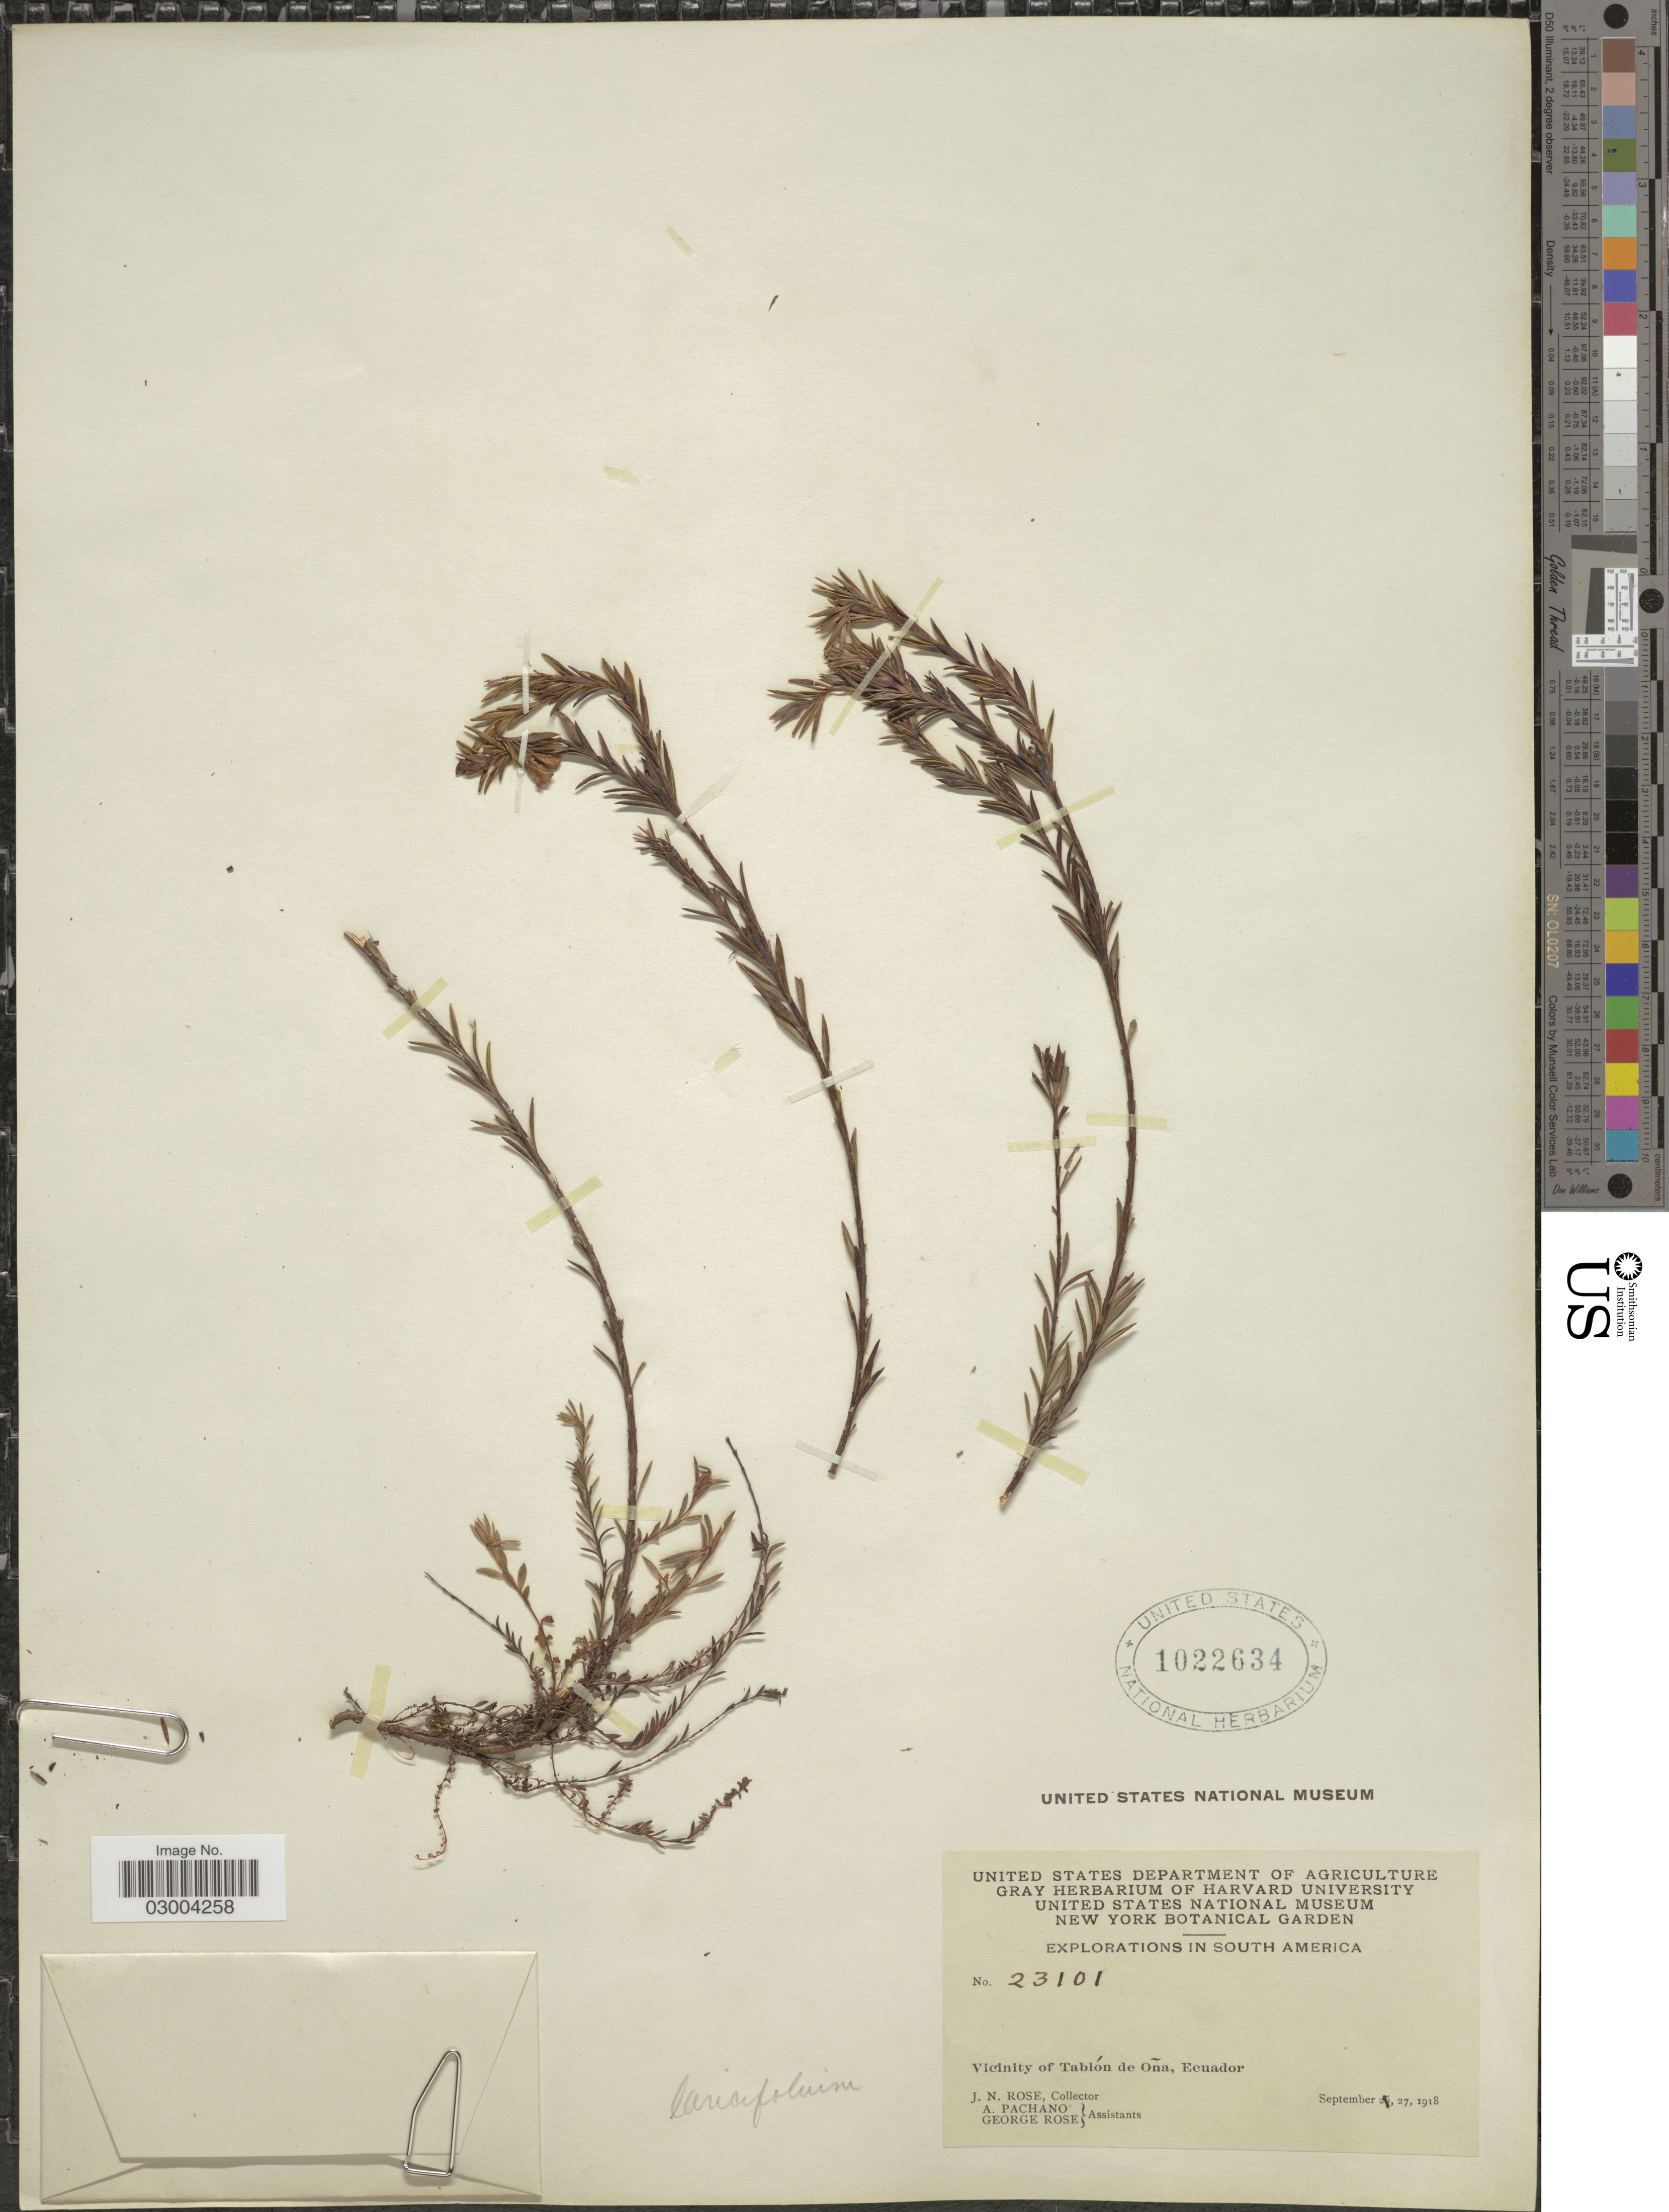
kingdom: Plantae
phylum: Tracheophyta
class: Magnoliopsida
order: Malpighiales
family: Hypericaceae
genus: Hypericum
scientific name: Hypericum sp.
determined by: Strong, M. T., (US), Smithsonian Institution - National Museum of Natural History (UNITED STATES)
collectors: J. N. Rose, A. Pachano & G. Rose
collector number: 23101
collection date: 1918-09-27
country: Ecuador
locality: Vicinity of Tablón de Oña.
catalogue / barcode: US 1022634